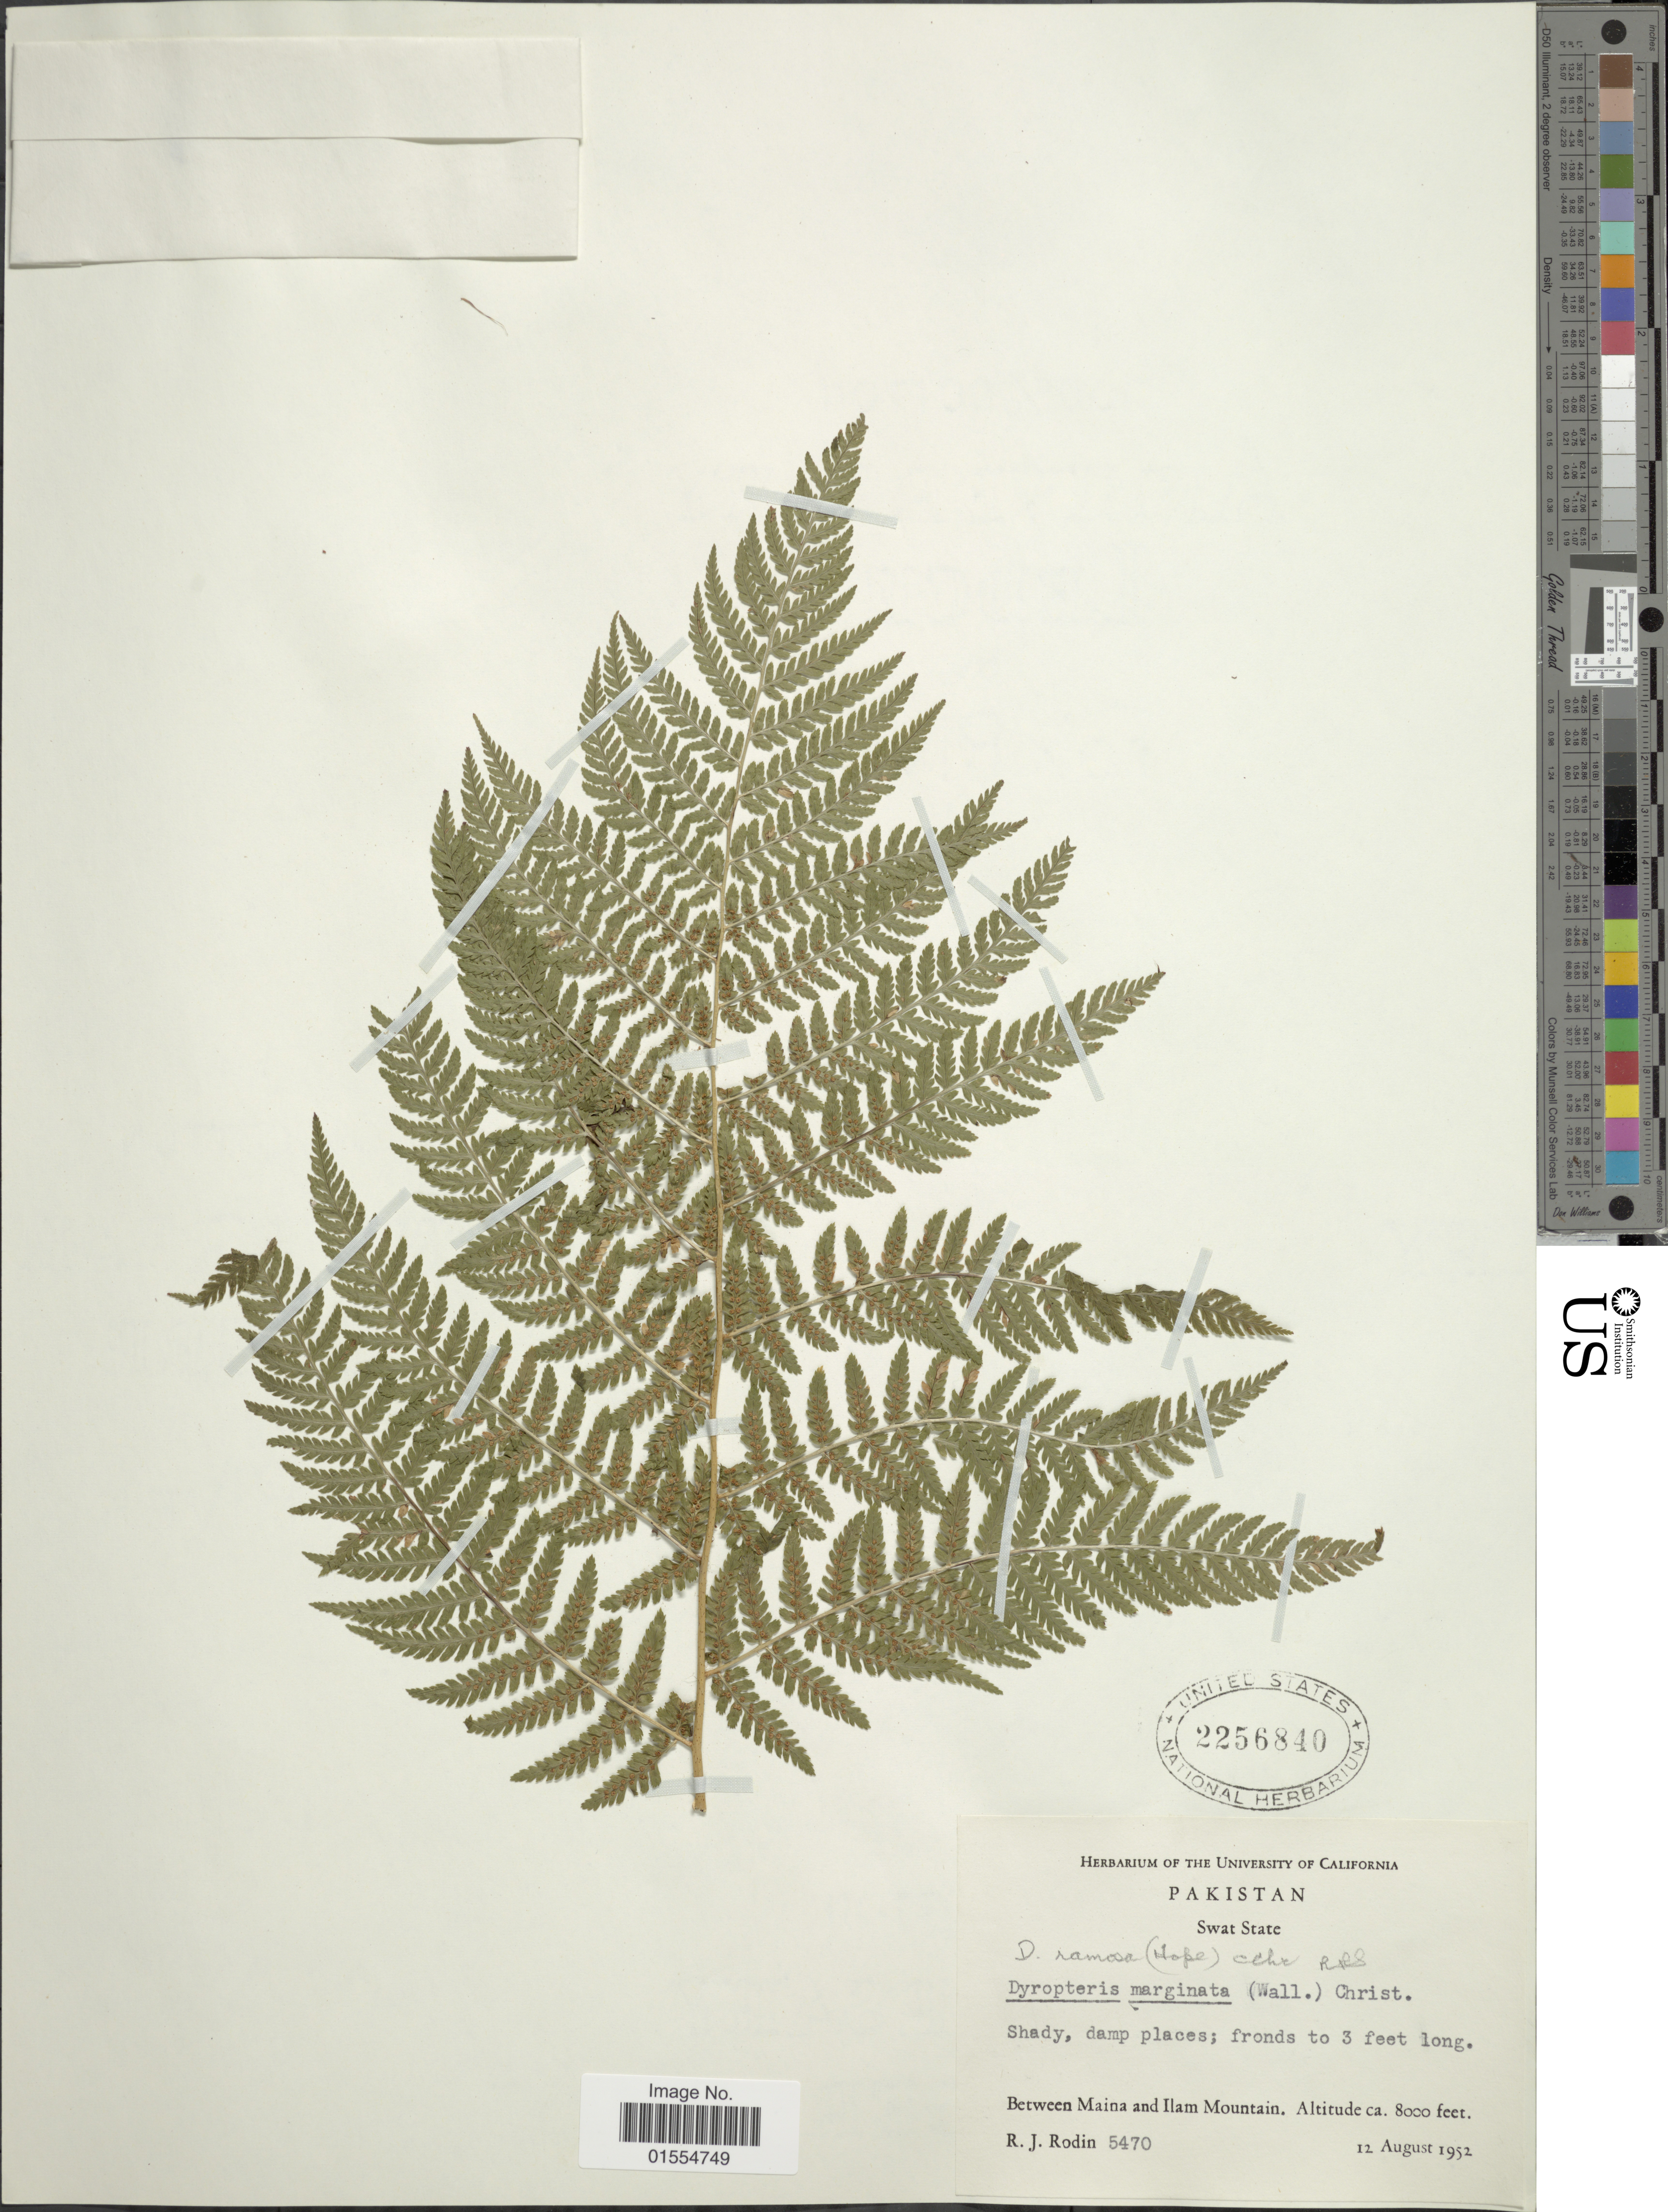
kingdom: Plantae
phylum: Tracheophyta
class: Polypodiopsida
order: Polypodiales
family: Dryopteridaceae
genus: Dryopteris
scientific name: Dryopteris ramosa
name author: (C. Hope) C. Chr.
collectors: R. J. Rodin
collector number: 5470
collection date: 1952-08-12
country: Pakistan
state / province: Khyber Pakhtunkhwa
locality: Pakistan, Swat State, between Maina and Ilam Mountain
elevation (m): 2438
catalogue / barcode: US 2256840